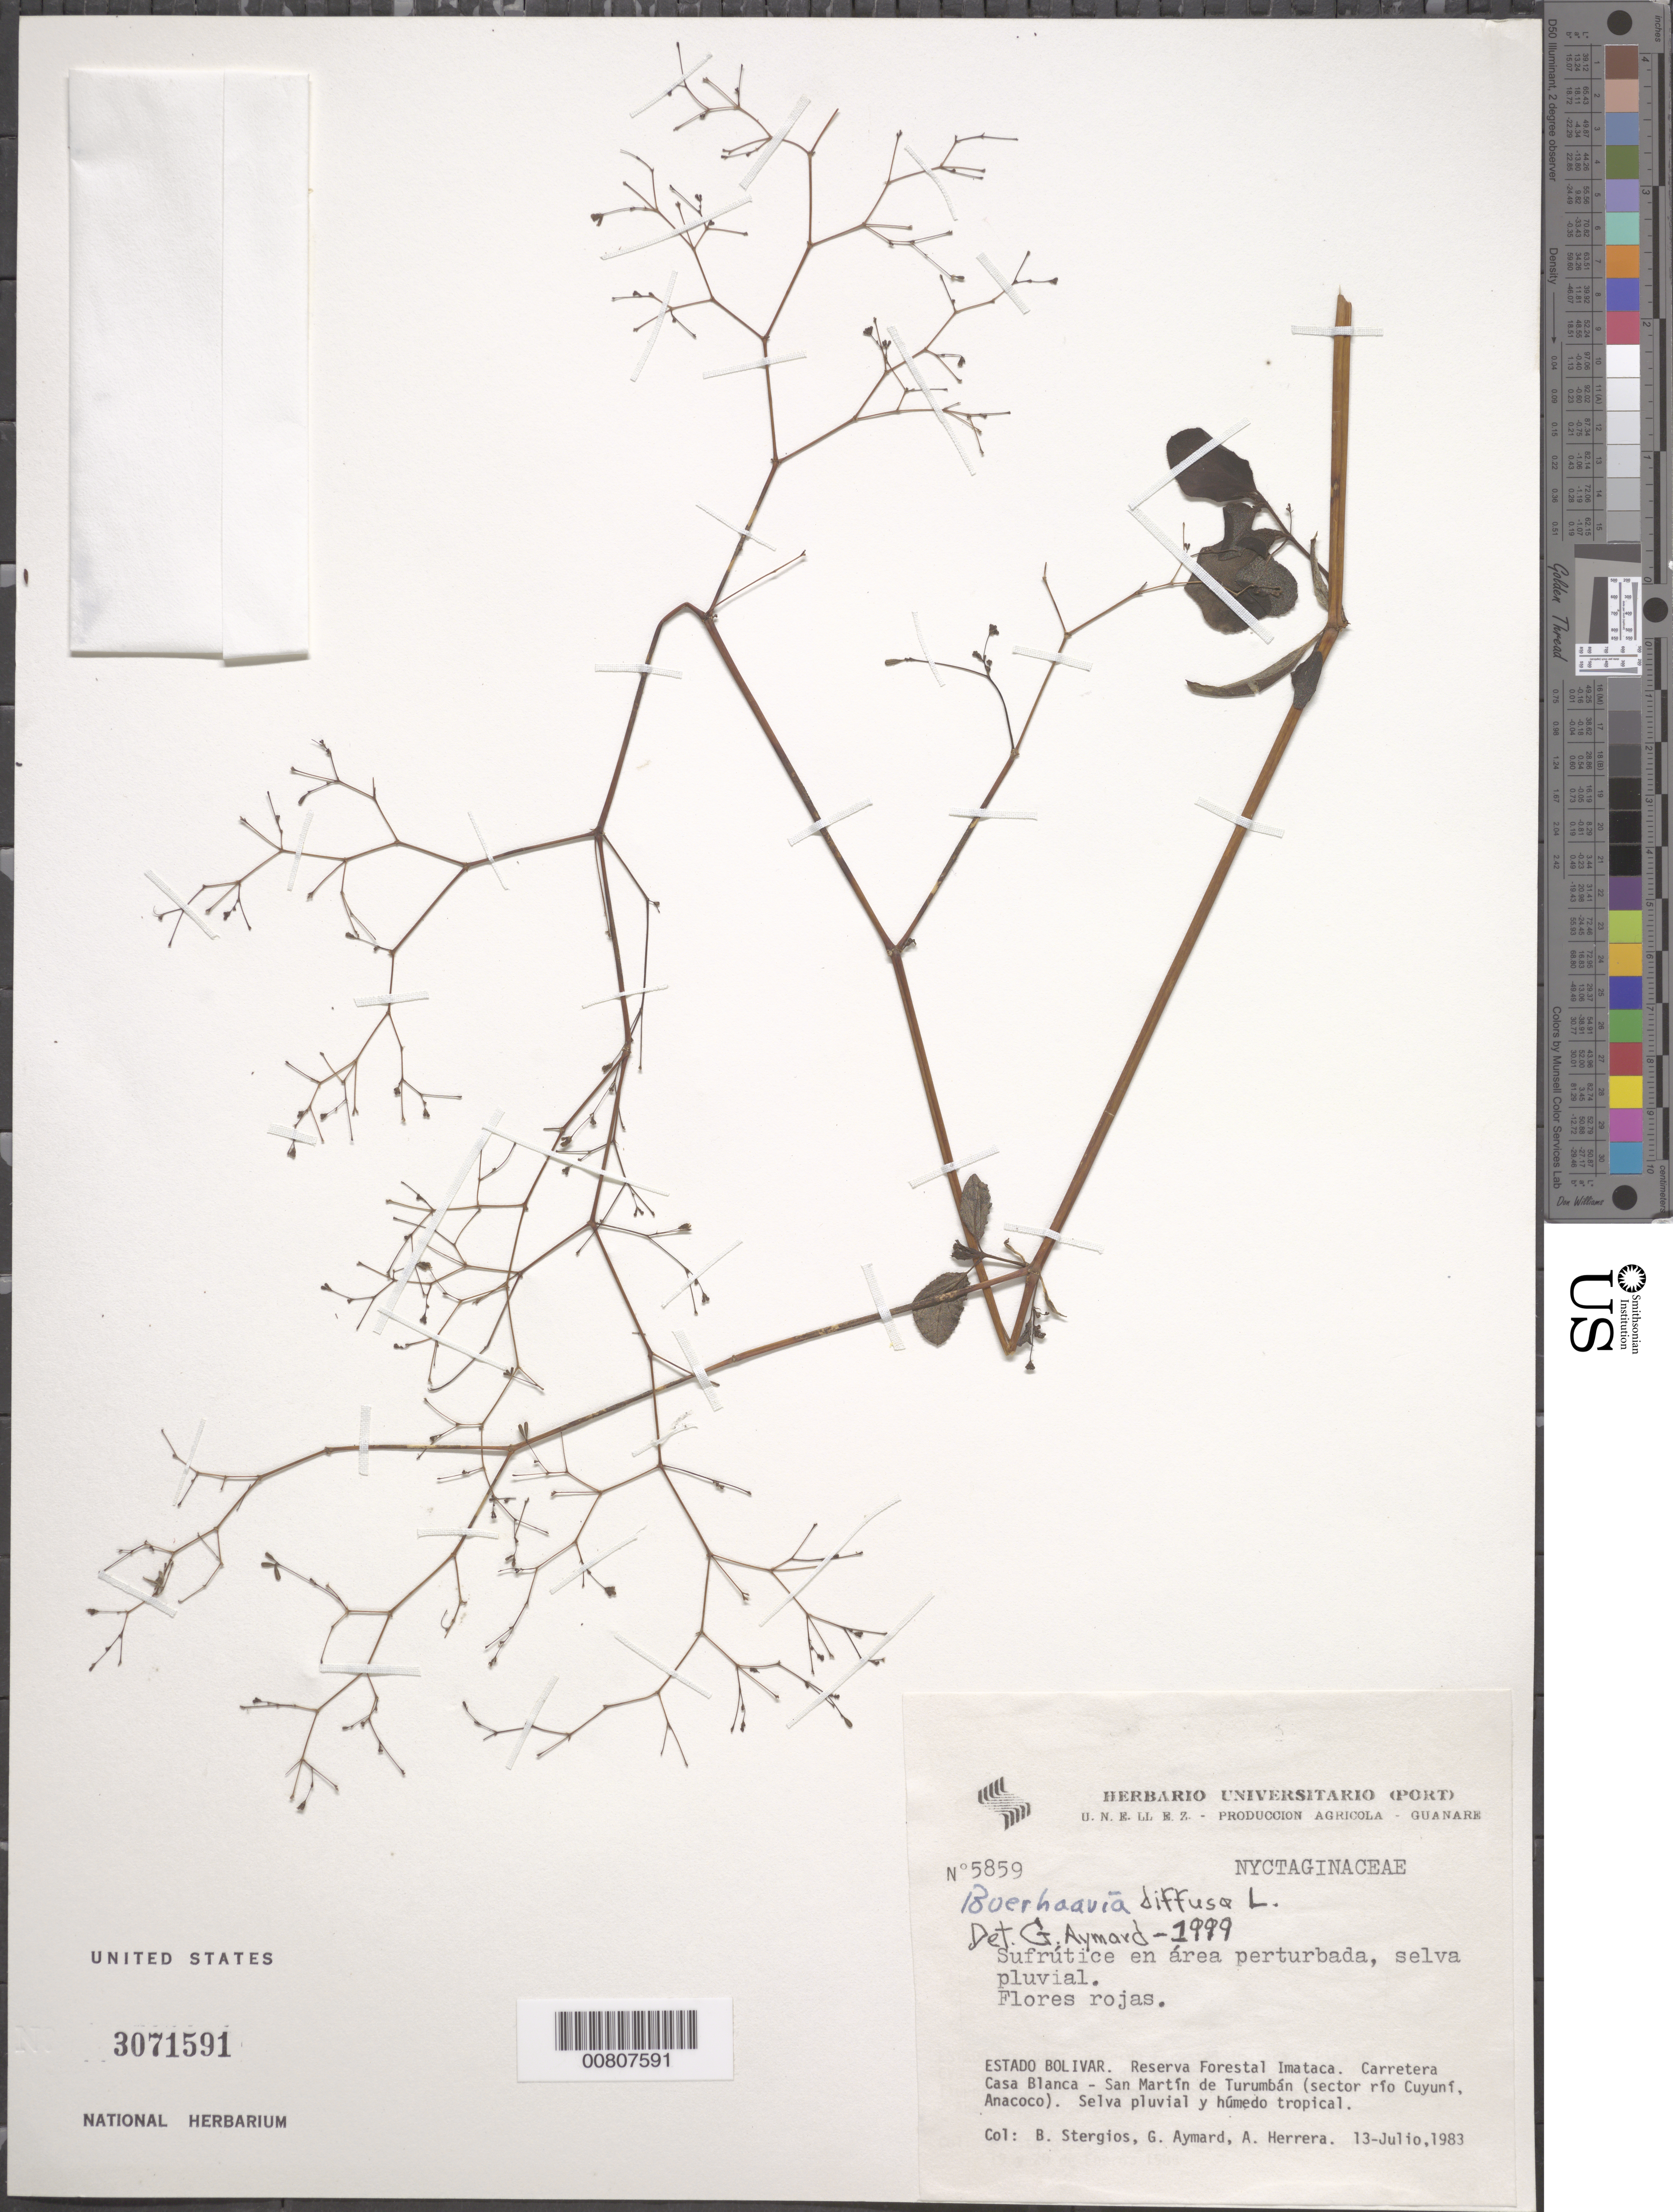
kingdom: Plantae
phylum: Tracheophyta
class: Magnoliopsida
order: Caryophyllales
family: Nyctaginaceae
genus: Boerhavia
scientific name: Boerhavia diffusa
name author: L.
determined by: Aymard C., G. A., (PORT), Univ. Nac. Exp. de los Llanos Ezequiel Zamora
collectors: B. G. Stergios, G. A. Aymard & A. Herrera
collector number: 5859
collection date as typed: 13-Jul-83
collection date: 1983-07-13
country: Venezuela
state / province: Bolívar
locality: Reserva Forestal Imataca, Carretera Casa Blanca - San Martín de Turumbán (sector río Cuyuní, Anacoco)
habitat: Selva pluvial y humedo tropical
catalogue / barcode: US 3071591